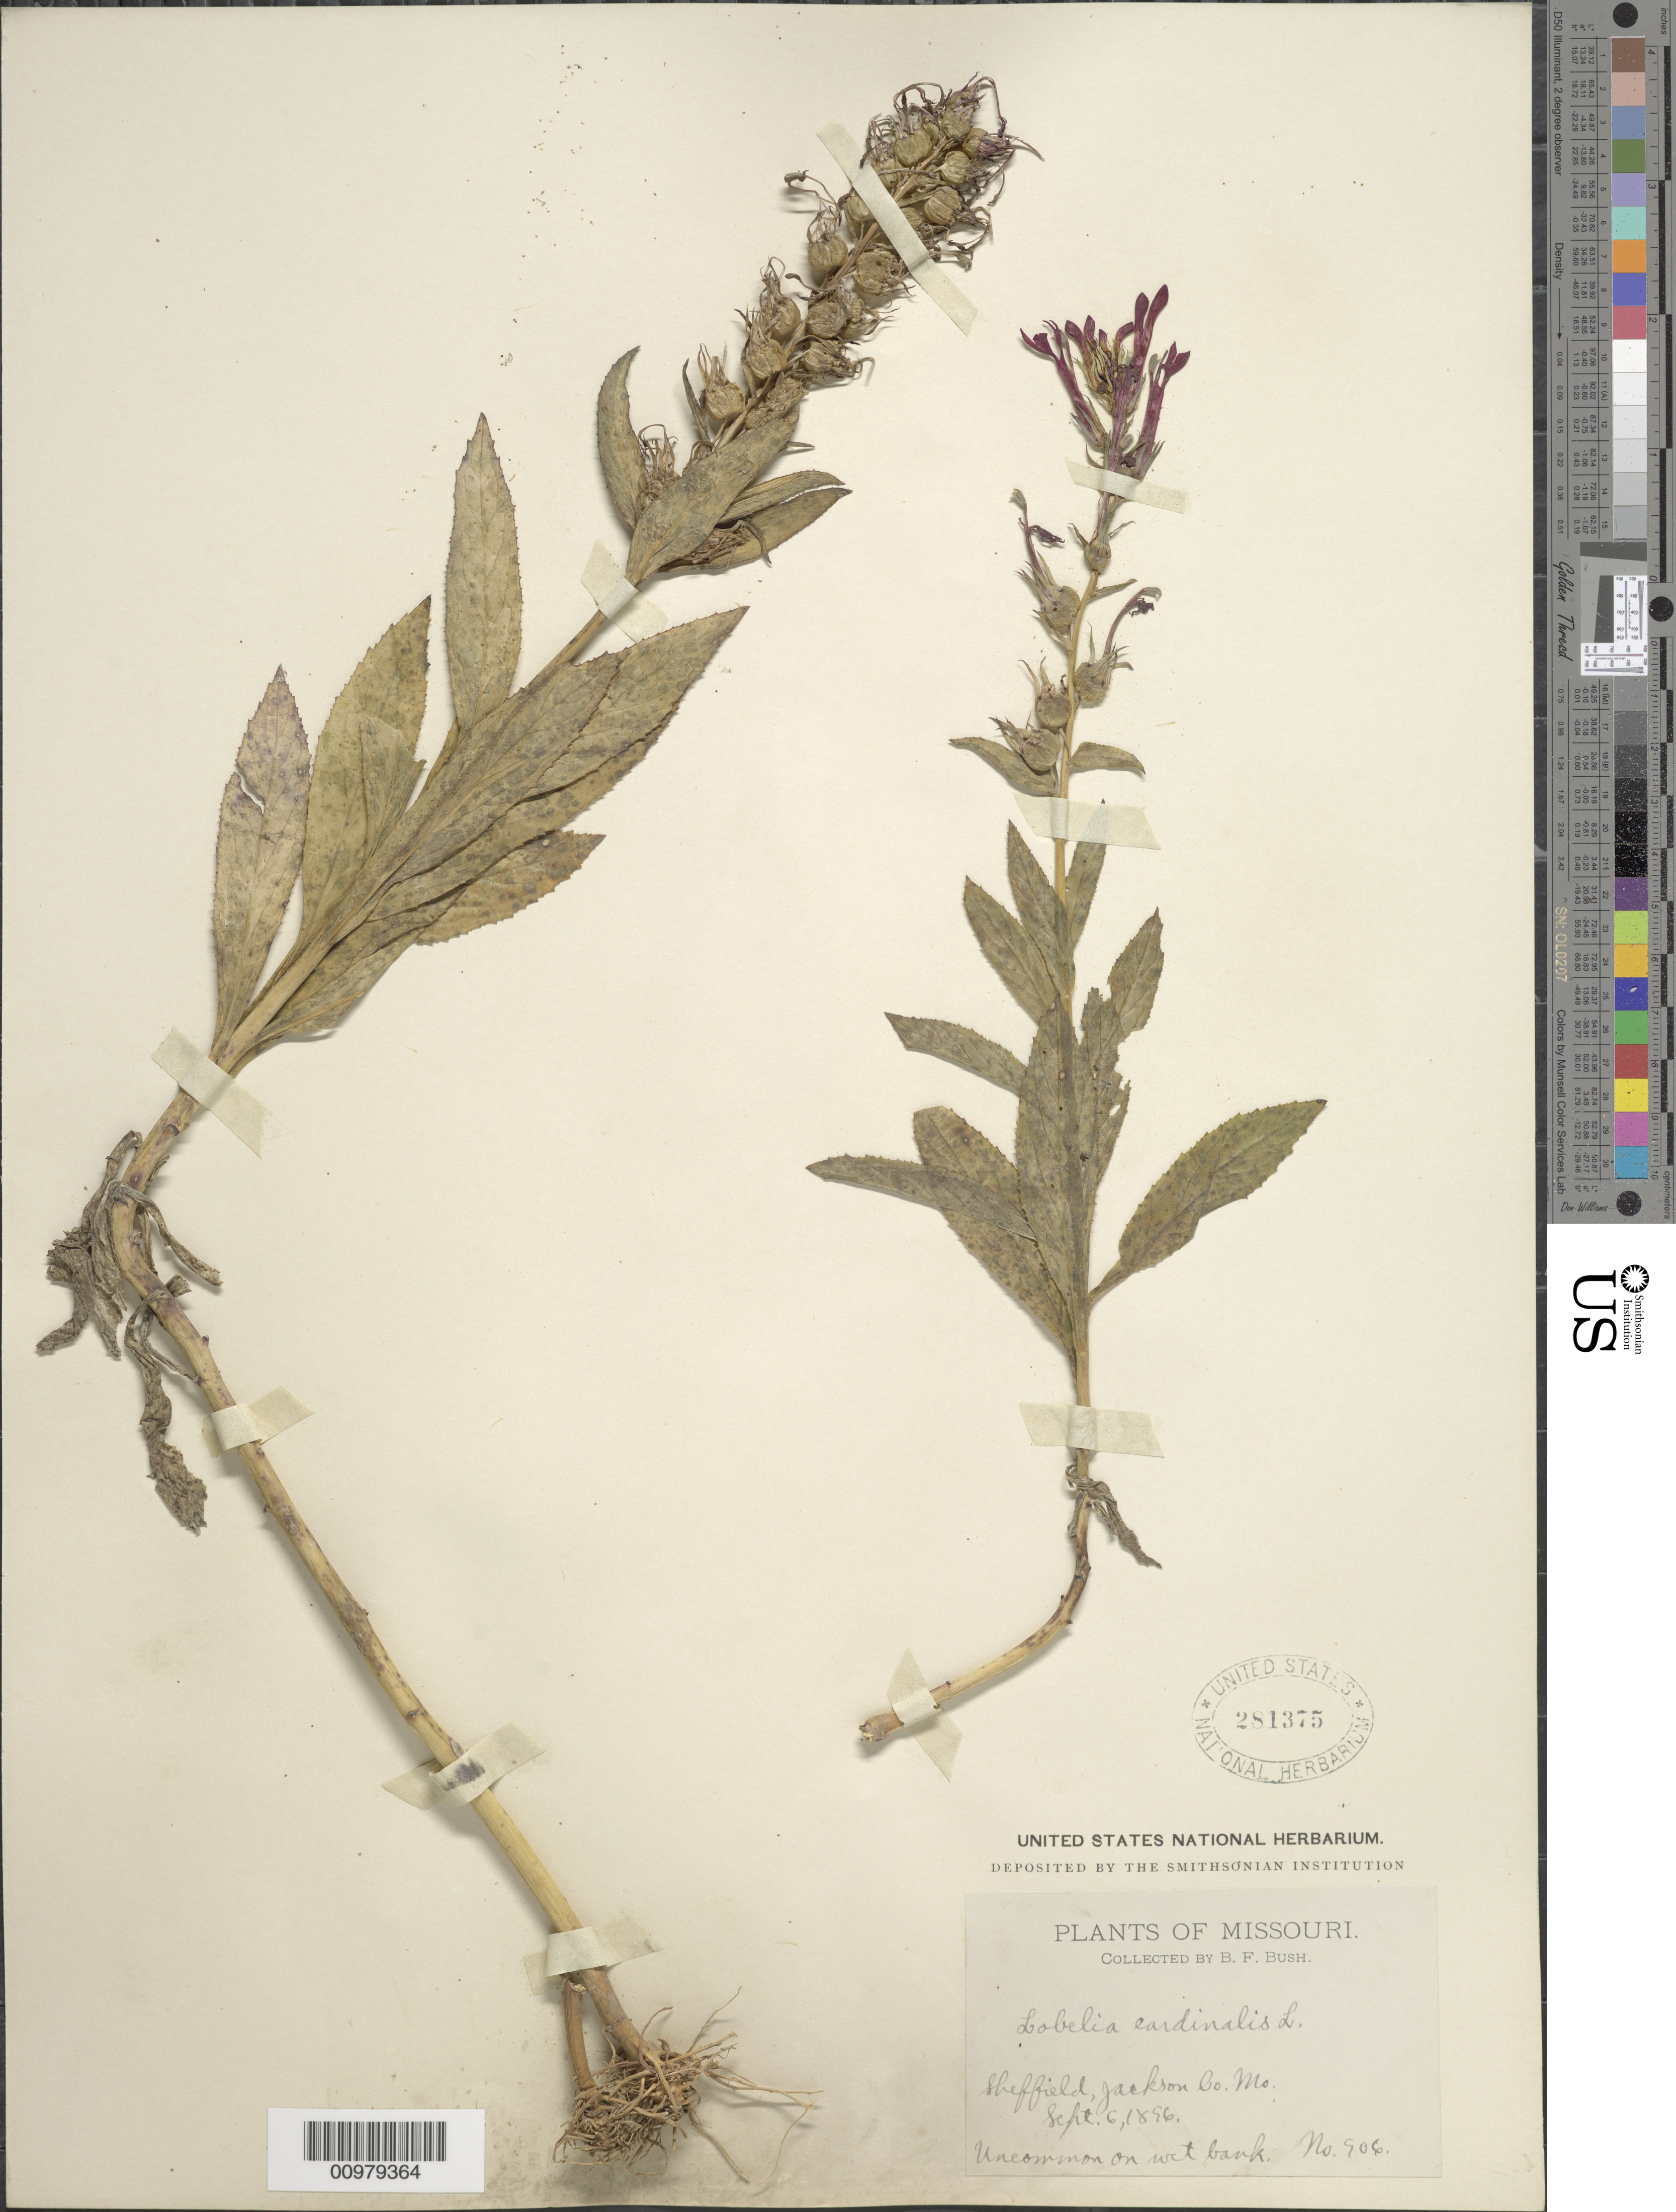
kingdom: Plantae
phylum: Tracheophyta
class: Magnoliopsida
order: Asterales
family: Campanulaceae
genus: Lobelia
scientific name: Lobelia cardinalis var. phyllostachya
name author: (Engelm.) McVaugh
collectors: B. F. Bush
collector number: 906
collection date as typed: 6 Sep 1896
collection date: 1896-09-06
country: United States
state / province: Missouri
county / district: Jackson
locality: Sheffield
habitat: wet bank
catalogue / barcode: US 281375